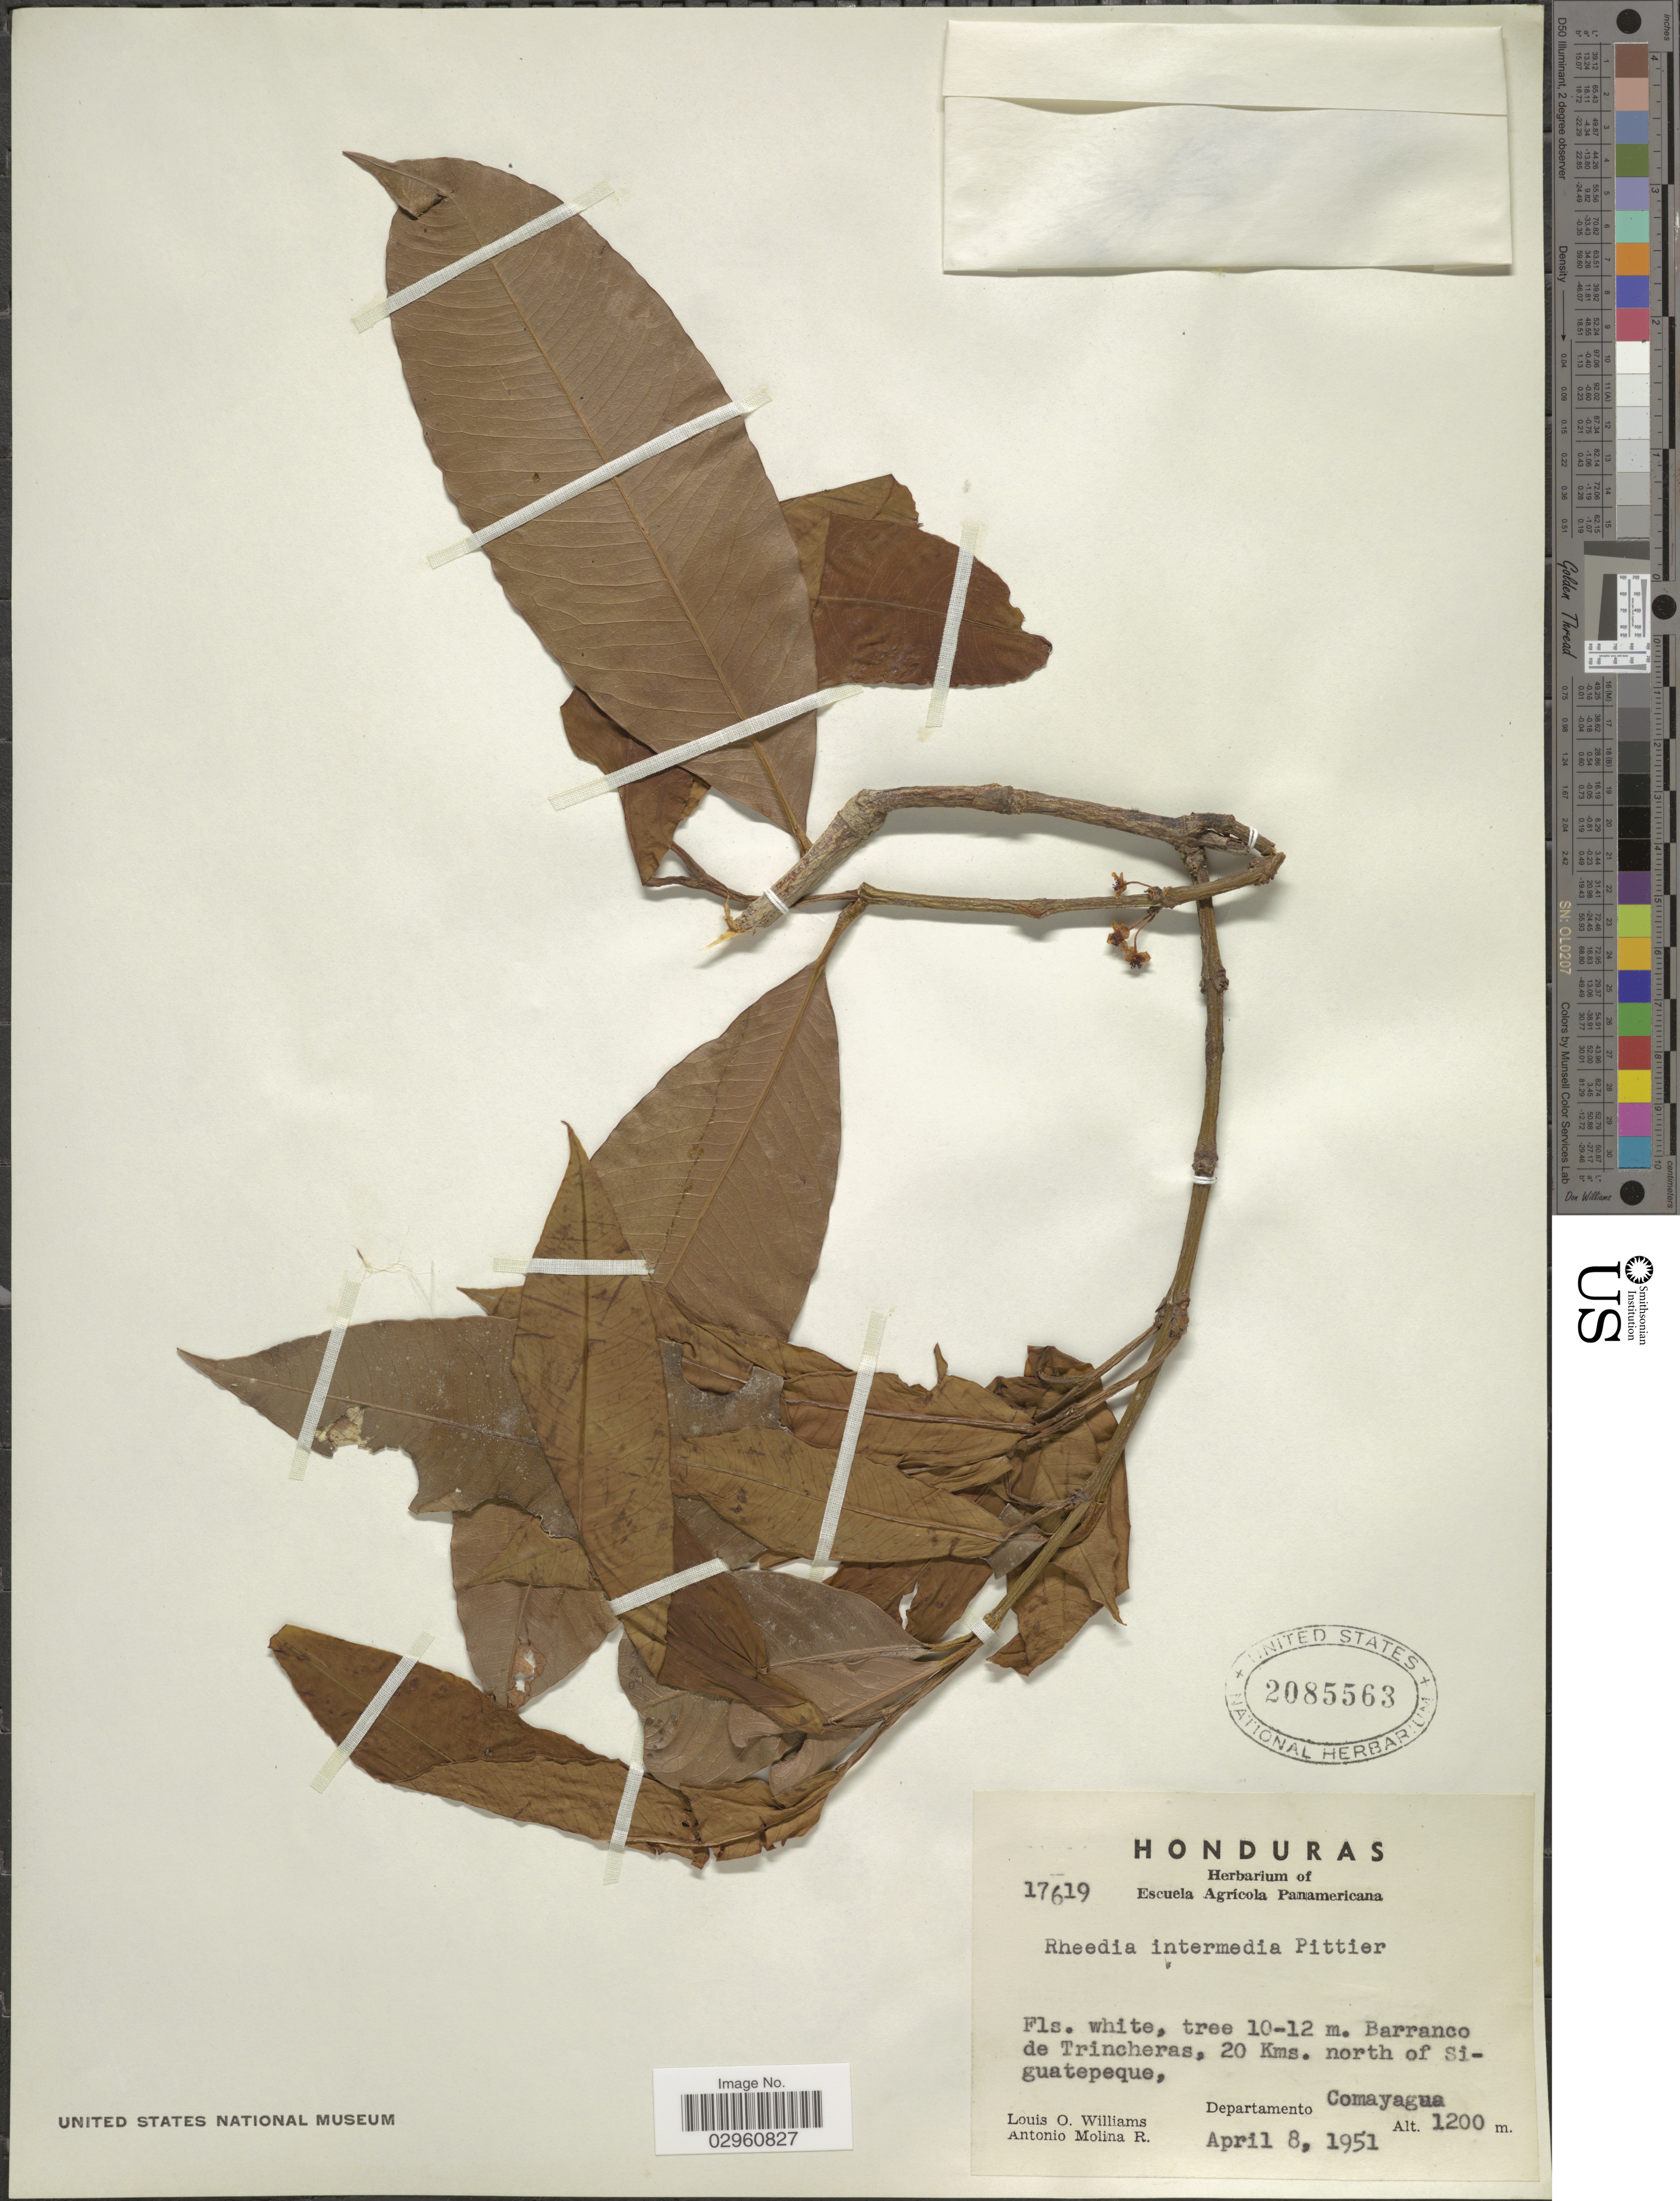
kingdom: Plantae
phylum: Tracheophyta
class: Magnoliopsida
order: Malpighiales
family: Clusiaceae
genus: Garcinia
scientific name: Garcinia intermedia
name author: (Pittier) Hammel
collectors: L. O. Williams & A. Molina R.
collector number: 17619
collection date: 1951-04-08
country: Honduras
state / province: Comayagua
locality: Barranco de Trincheras, 20 Kms. north of Siguatepeque. Departamento Comayagua.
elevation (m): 1200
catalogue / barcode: US 2085563